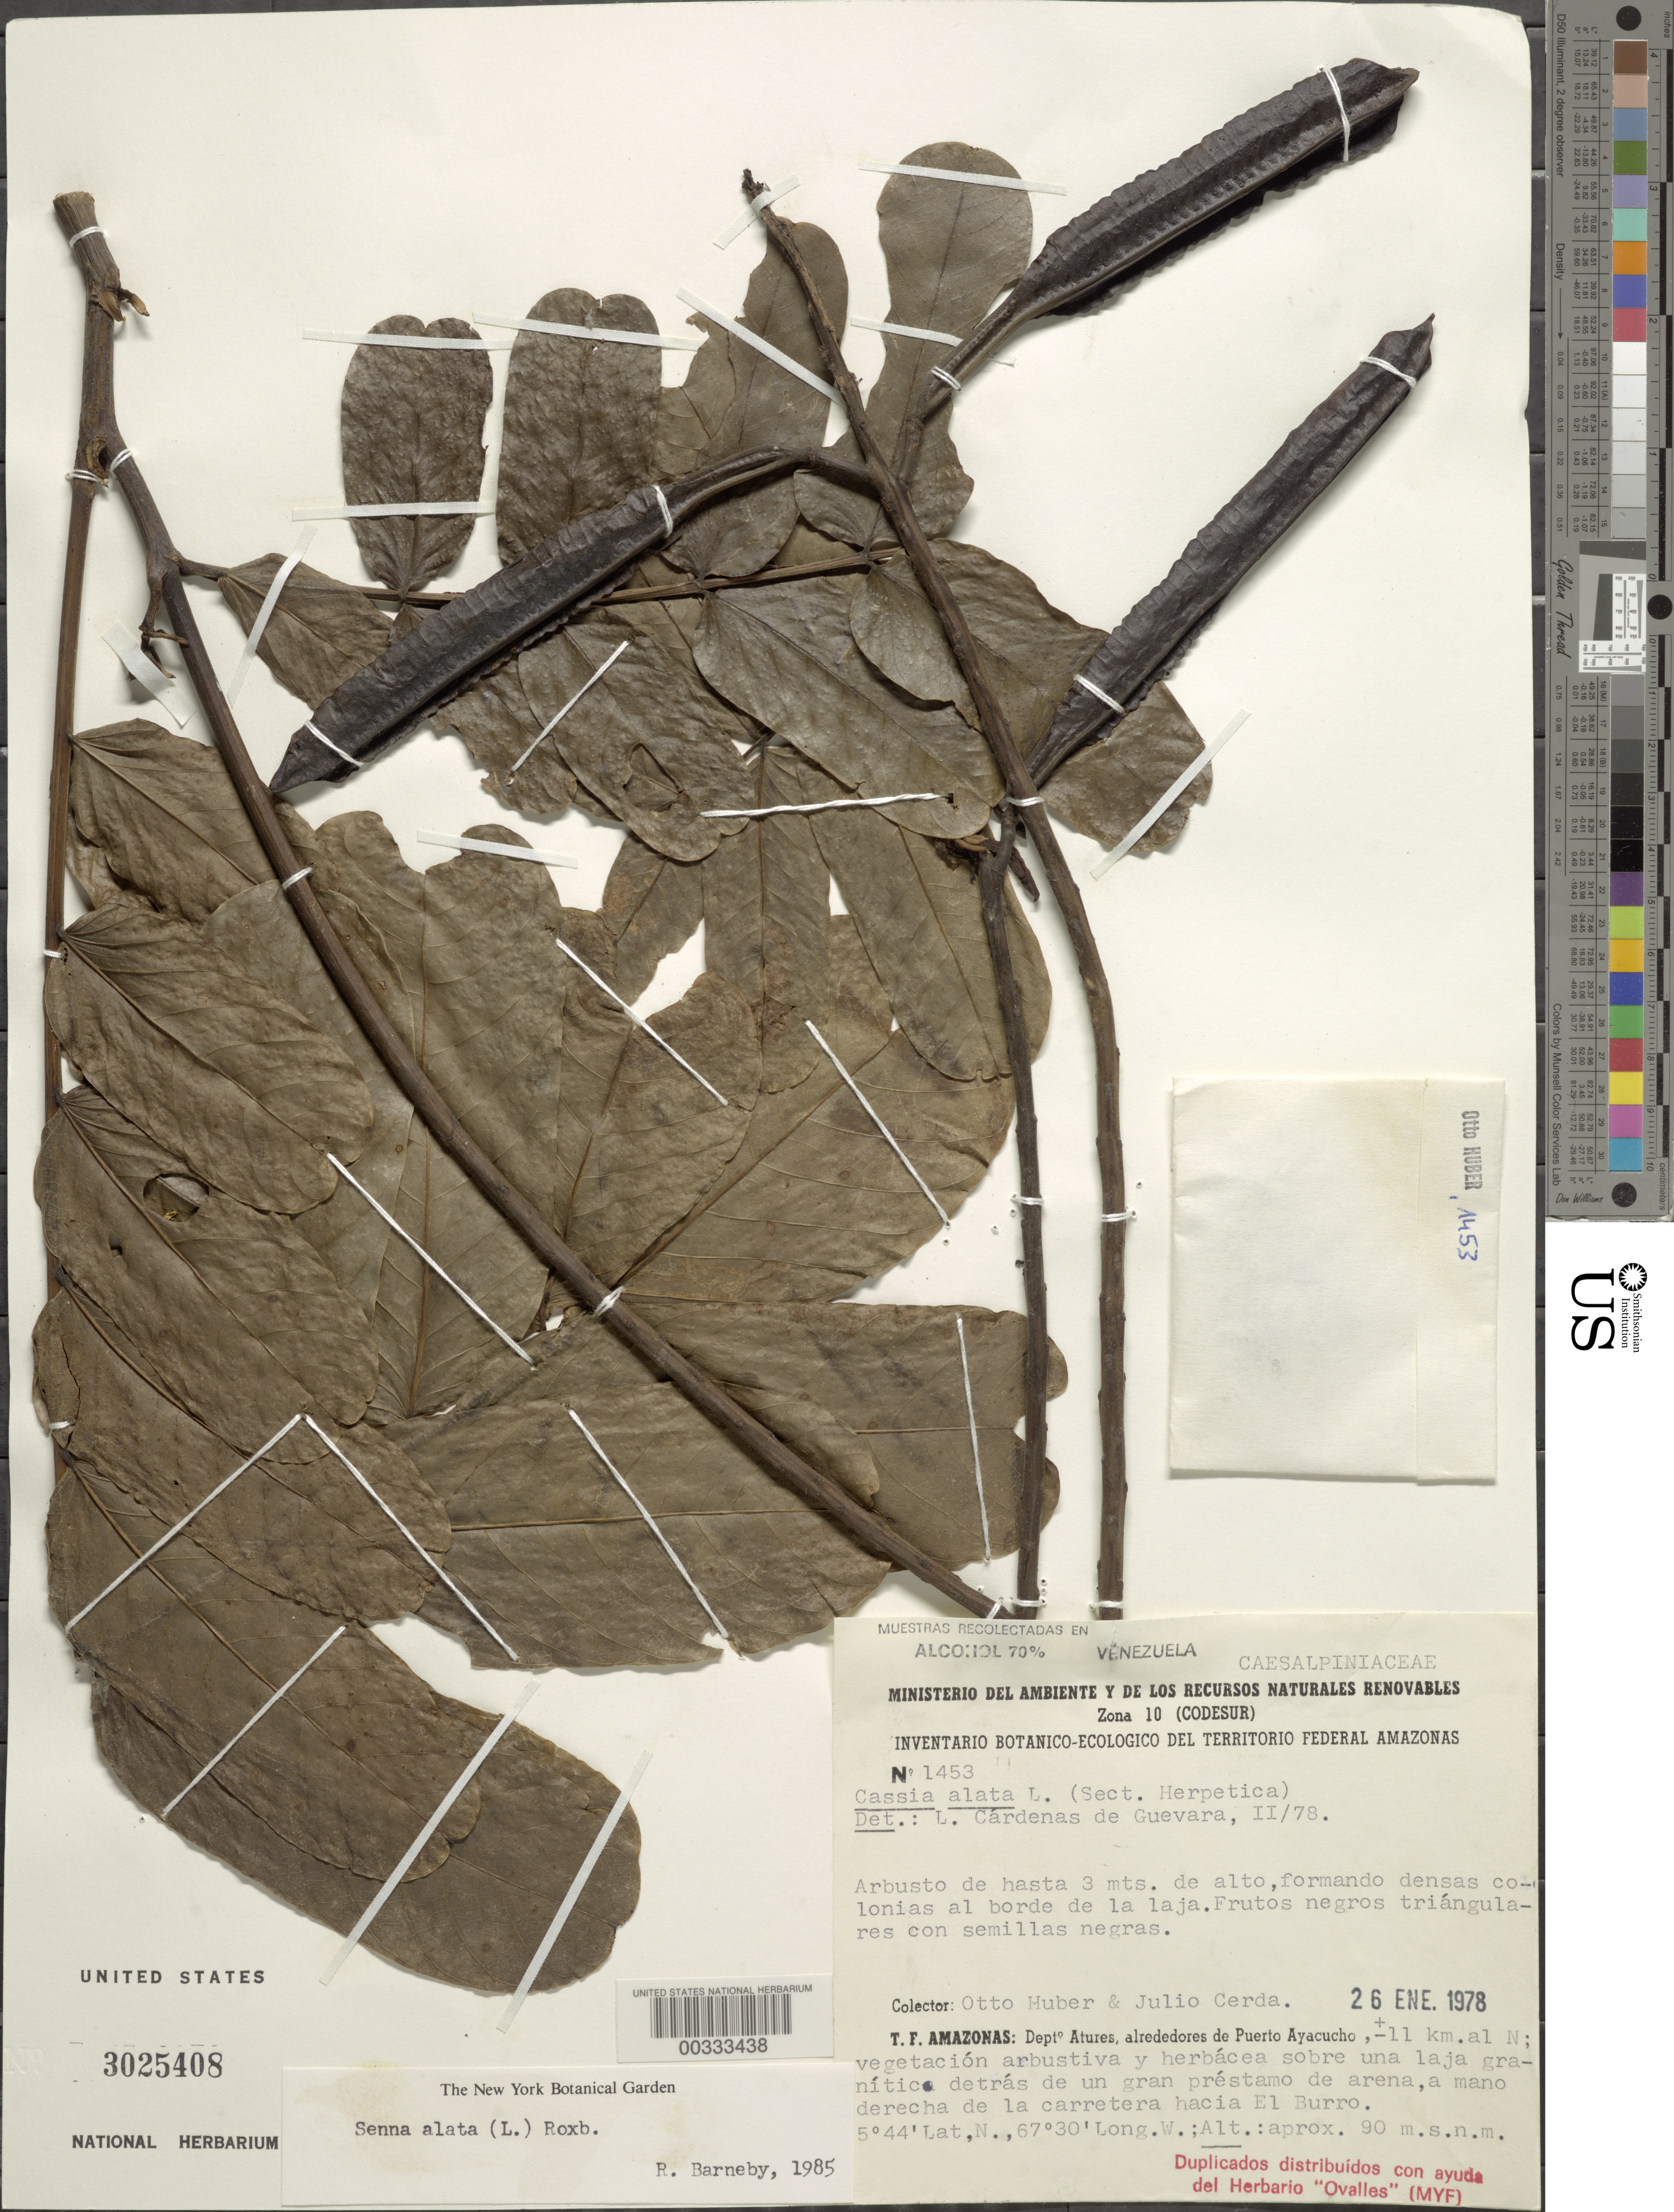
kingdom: Plantae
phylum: Tracheophyta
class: Magnoliopsida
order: Fabales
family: Fabaceae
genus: Senna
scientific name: Senna alata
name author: (L.) Roxb.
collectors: O. Huber & J. Cerda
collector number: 1453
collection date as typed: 26 Jan 1978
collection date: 1978-01-26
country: Venezuela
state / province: Amazonas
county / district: Atures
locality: Vicinity of puerto ayacucho, 11 km n, right side of the road towards el burro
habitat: Grantic slope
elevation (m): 90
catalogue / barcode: US 3025408